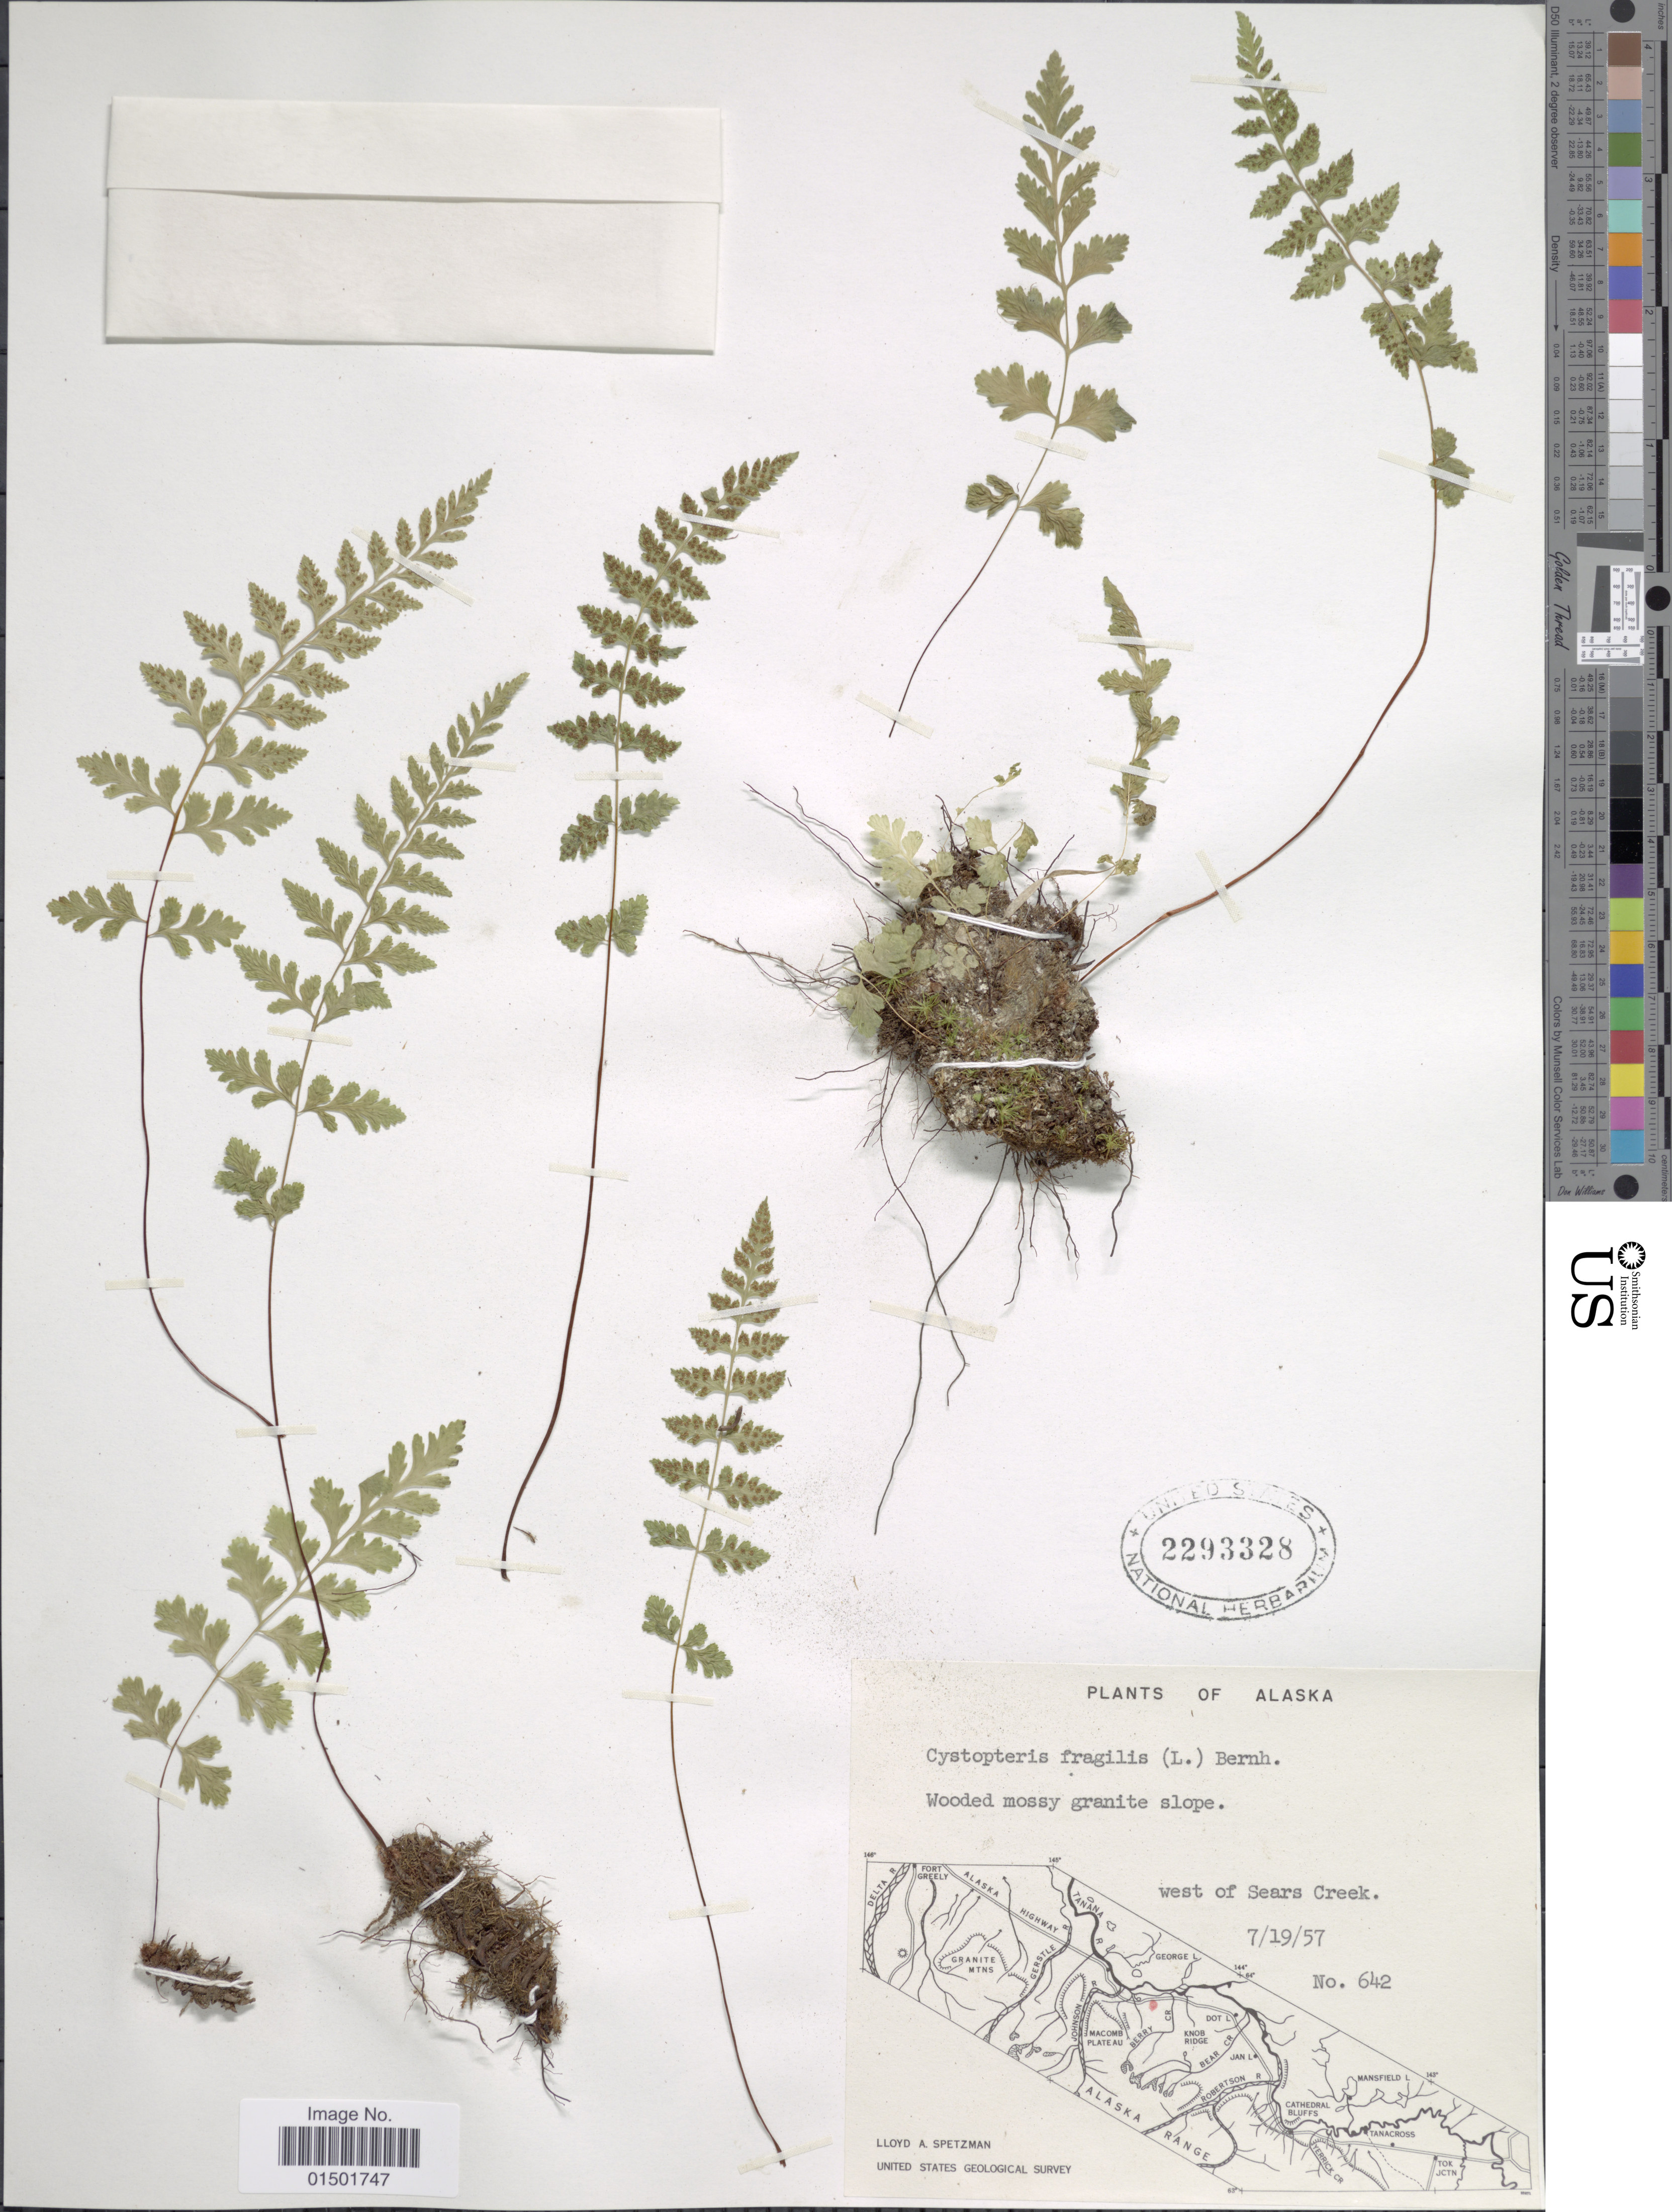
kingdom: Plantae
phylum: Tracheophyta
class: Polypodiopsida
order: Polypodiales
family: Cystopteridaceae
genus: Cystopteris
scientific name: Cystopteris fragilis var. fragilis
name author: (L.) Bernh.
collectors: L. Spetzman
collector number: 642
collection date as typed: Transcribed d/m/y: 19/7/57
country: United States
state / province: Alaska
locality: West of Sears Creek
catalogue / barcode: US 2293328